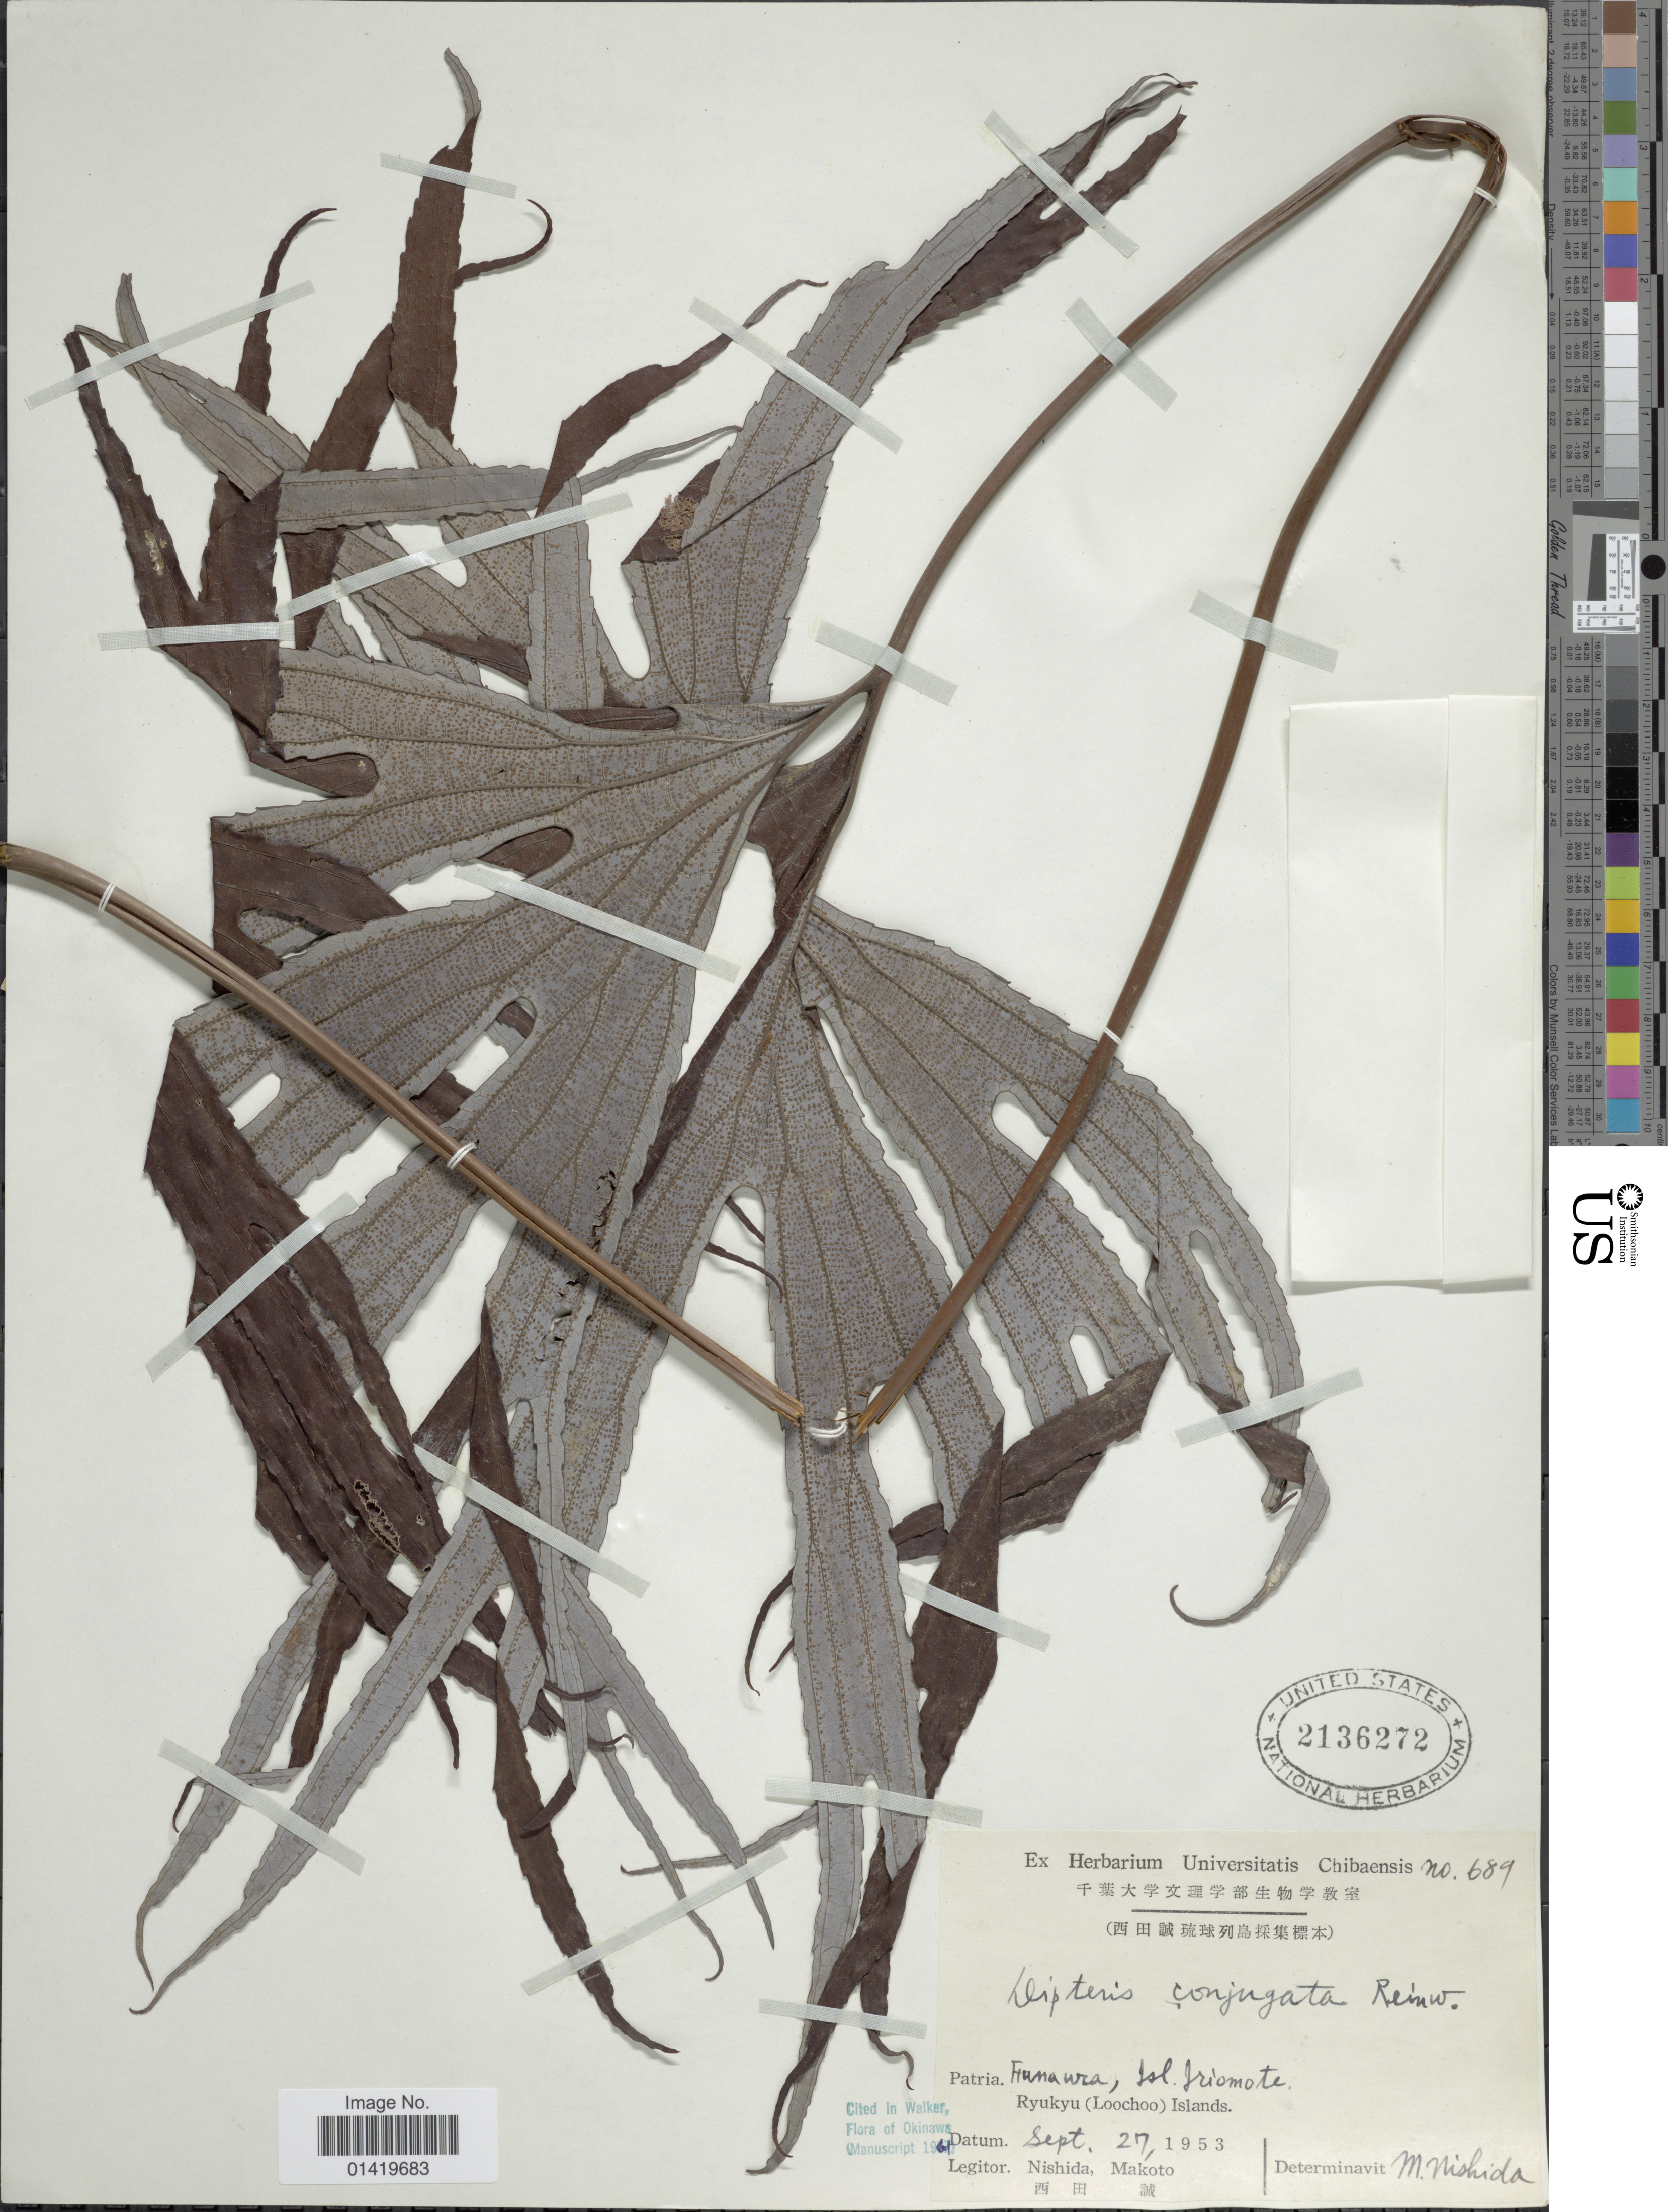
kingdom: Plantae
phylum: Tracheophyta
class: Polypodiopsida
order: Gleicheniales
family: Dipteridaceae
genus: Dipteris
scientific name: Dipteris conjugata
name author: Reinw.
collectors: M. Nishida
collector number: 689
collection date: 1953-09-27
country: Japan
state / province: Okinawa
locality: Funaura, Isl. Iromote. Ryukyu (Loochoo) Islands.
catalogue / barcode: US 2136272